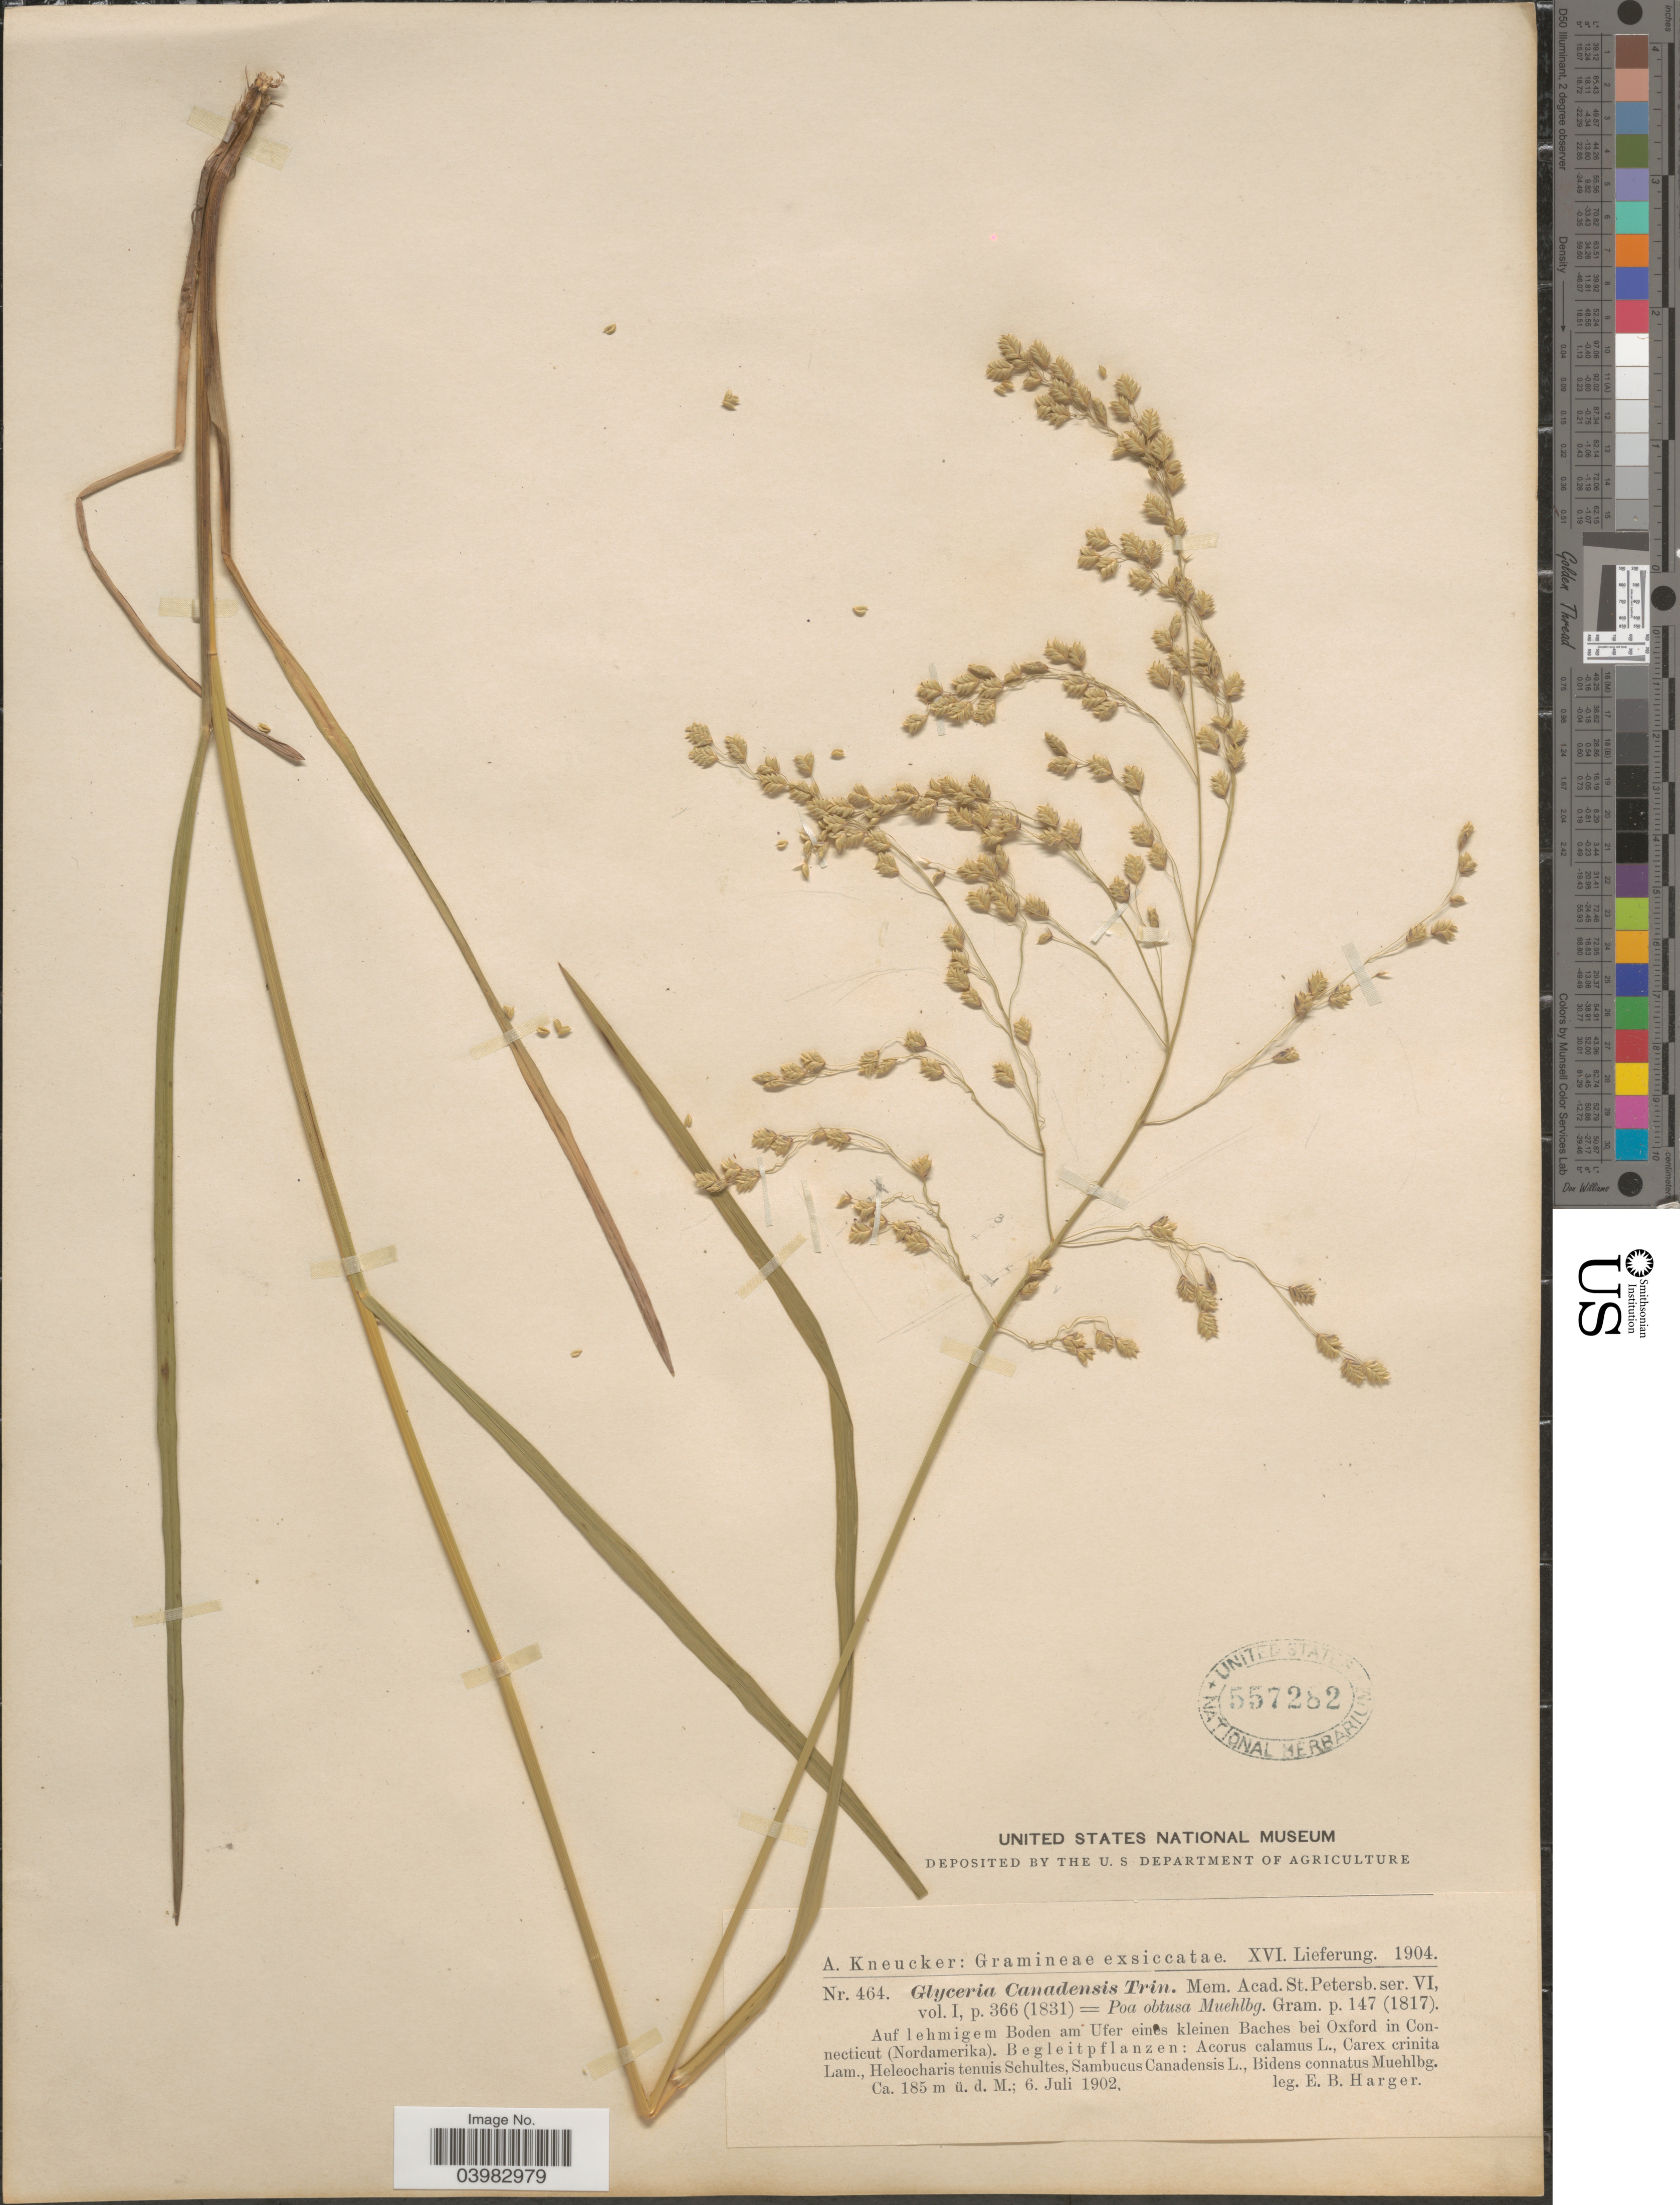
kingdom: Plantae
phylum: Tracheophyta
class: Liliopsida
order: Poales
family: Poaceae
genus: Glyceria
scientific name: Glyceria canadensis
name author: (Michx.) Trin.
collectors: E. B. Harger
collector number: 464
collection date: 1902-07-06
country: United States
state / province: Connecticut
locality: Auf lehmigem Boden am Ufer eines kleinen Baches bei Oxford in Connecticut (Nordamerika).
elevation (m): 185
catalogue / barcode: US 557282